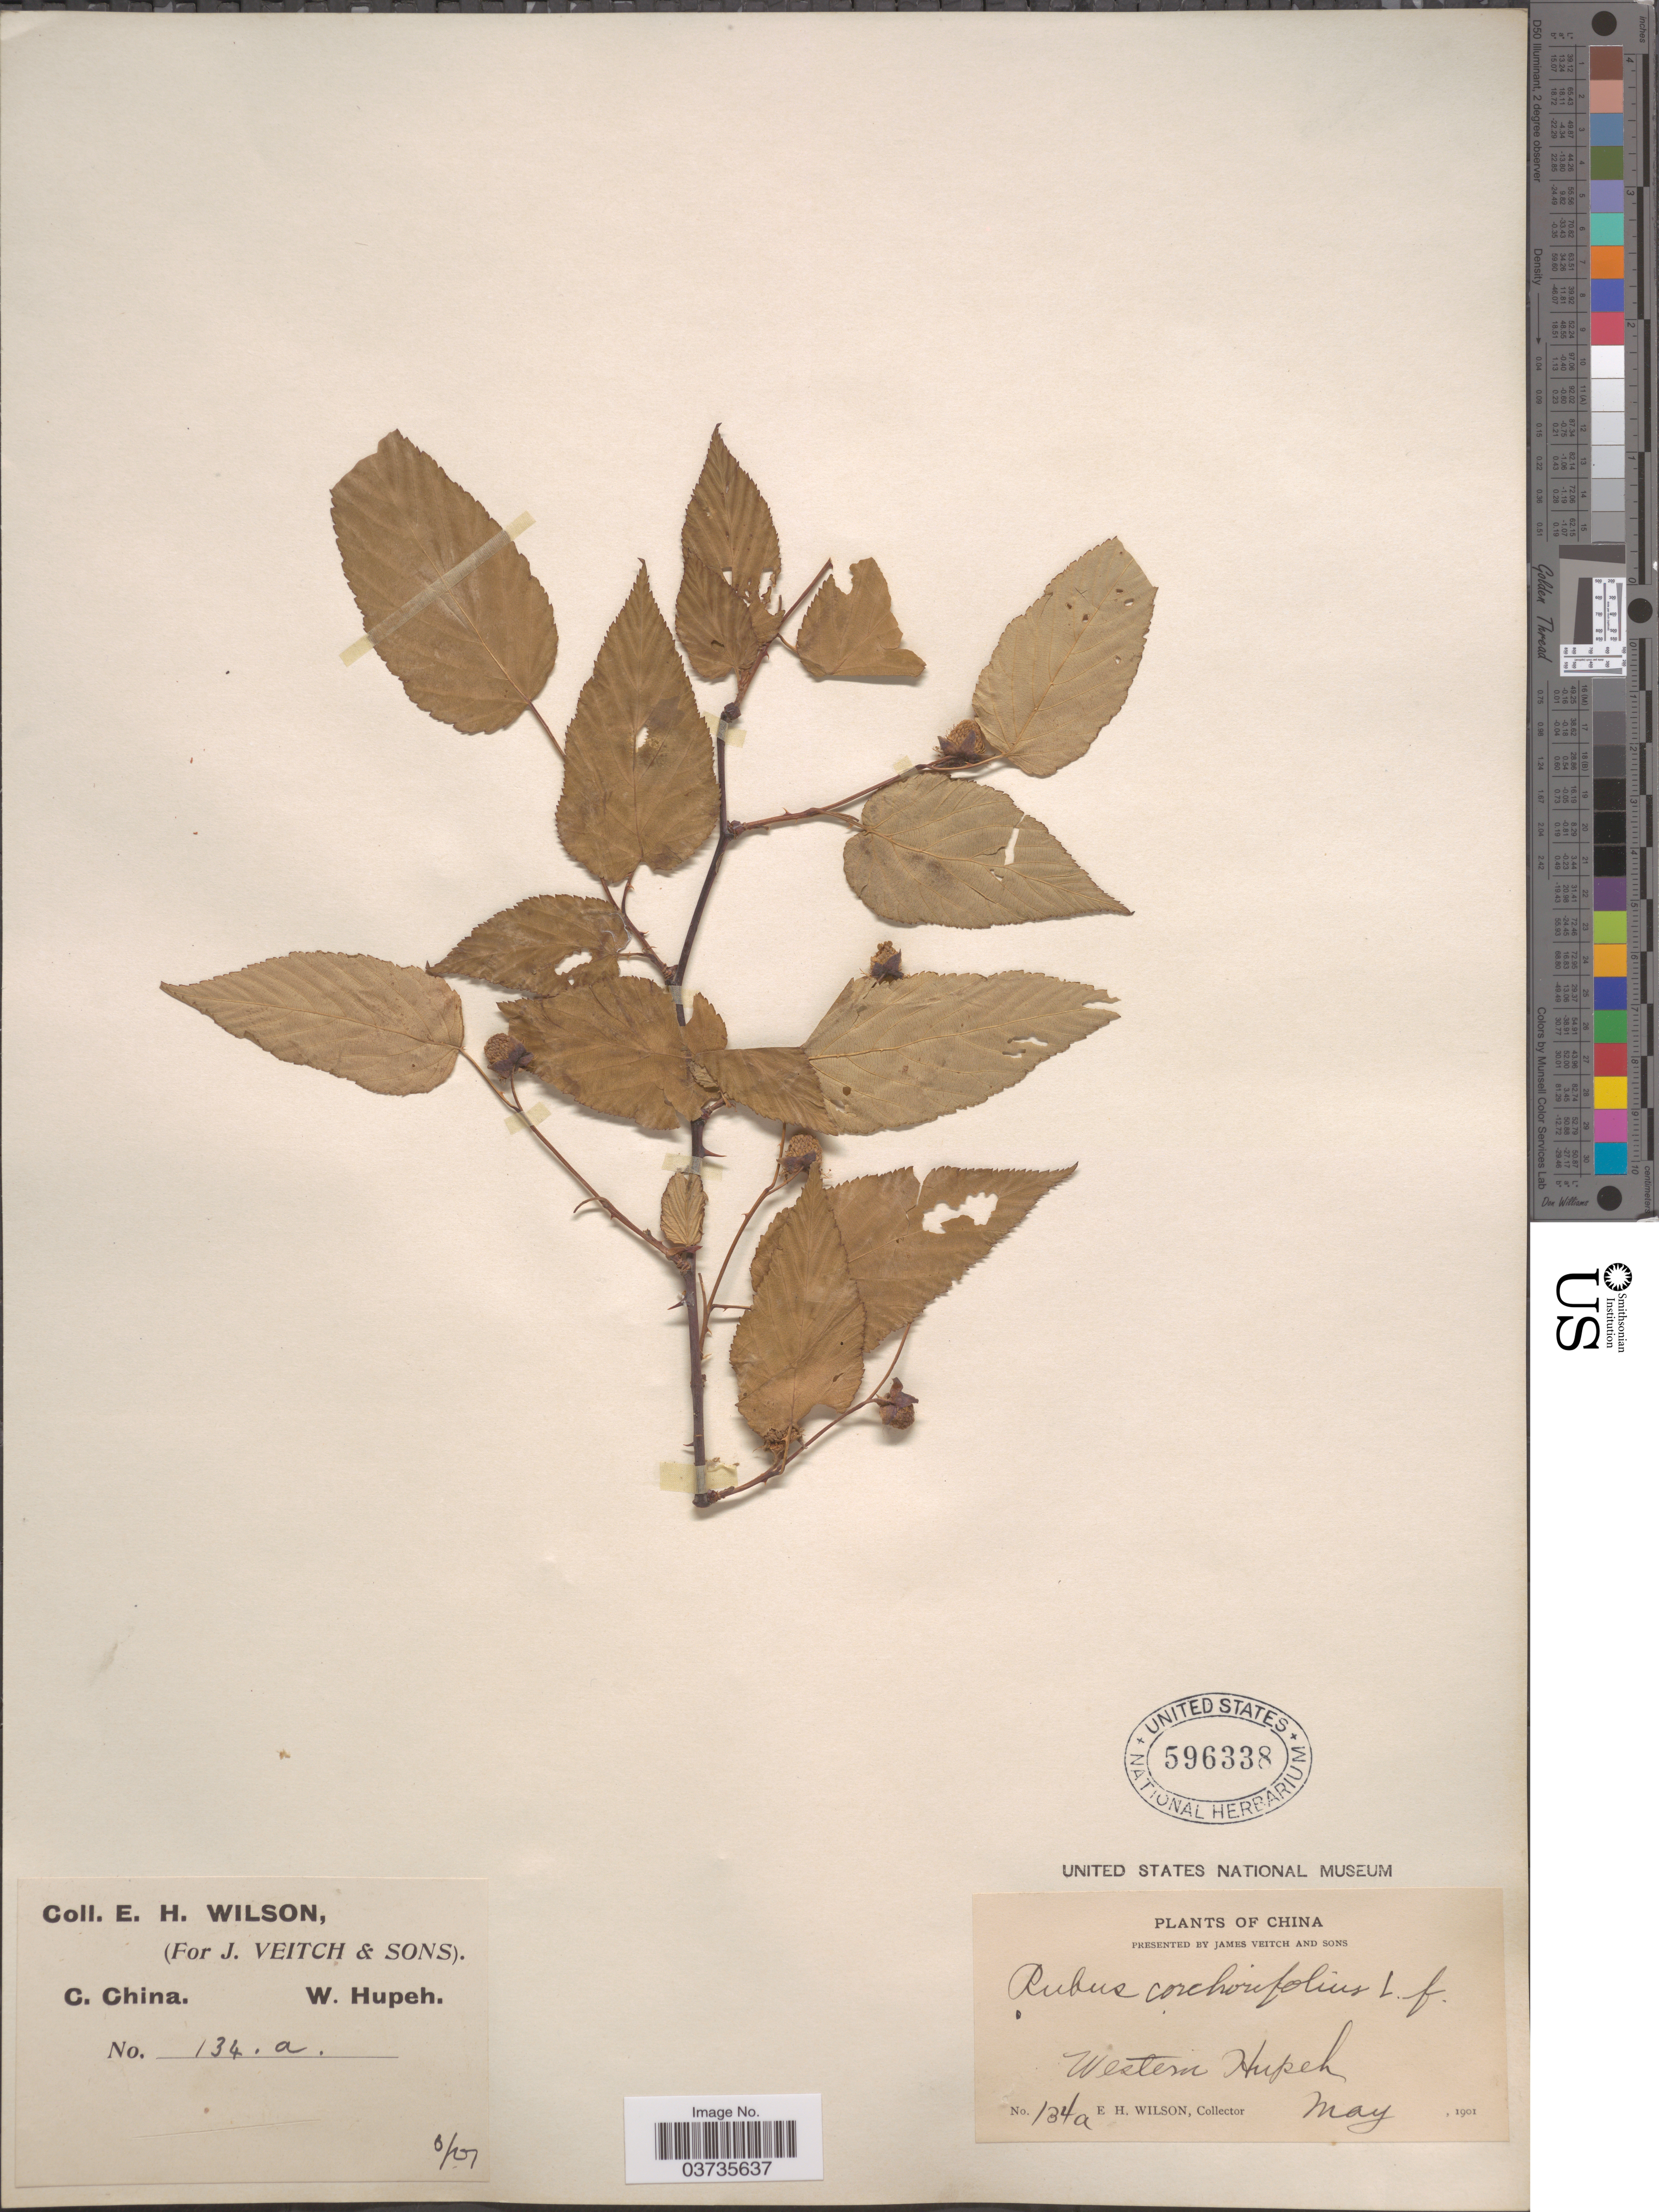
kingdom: Plantae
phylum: Tracheophyta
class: Magnoliopsida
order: Rosales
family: Rosaceae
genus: Rubus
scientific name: Rubus corchorifolius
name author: L. f.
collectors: E. Wilson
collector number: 134a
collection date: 1901-05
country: China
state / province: Hubei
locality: C. China. Western Hupeh.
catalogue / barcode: US 596338